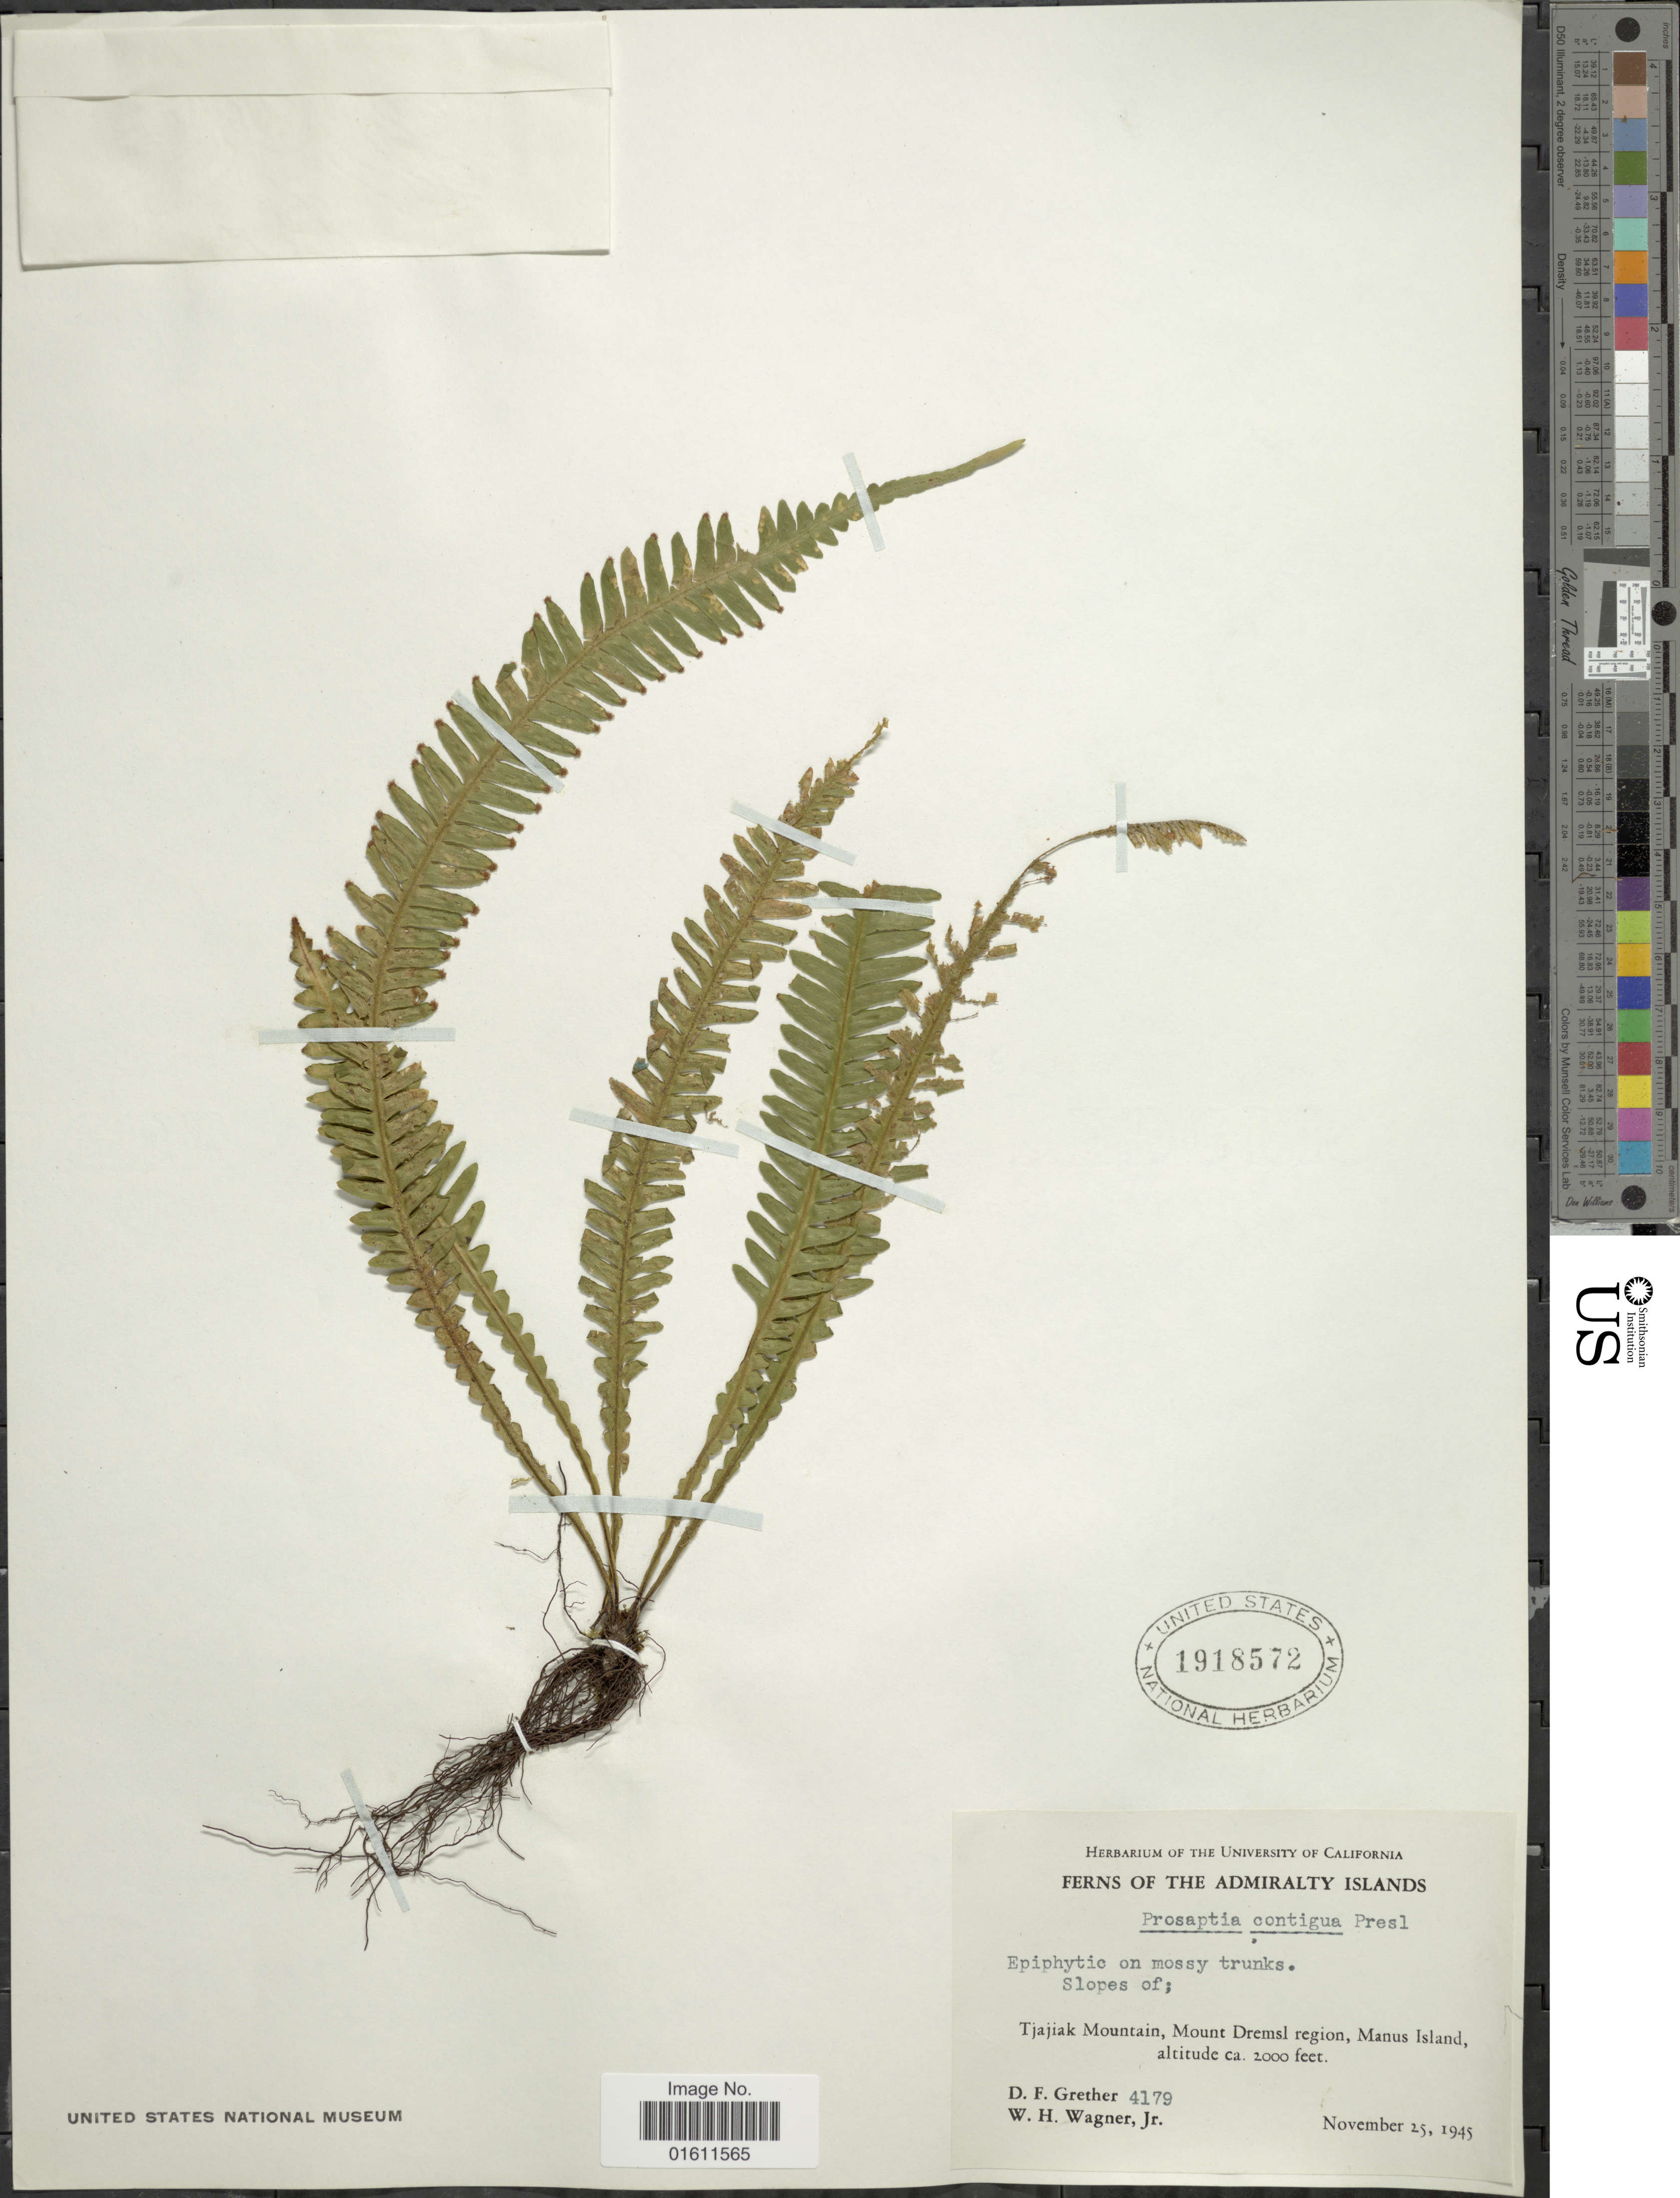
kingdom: Plantae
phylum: Tracheophyta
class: Polypodiopsida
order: Polypodiales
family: Polypodiaceae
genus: Prosaptia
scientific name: Prosaptia contigua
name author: (G. Forst.) Presl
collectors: D. F. Grether & W. H. Wagner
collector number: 4179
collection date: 1945-11-25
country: Papua New Guinea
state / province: Manus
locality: Admiralty Islands, slopes of Tjajiak Mountain, Mountain Dremsl region.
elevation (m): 610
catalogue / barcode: US 1918572